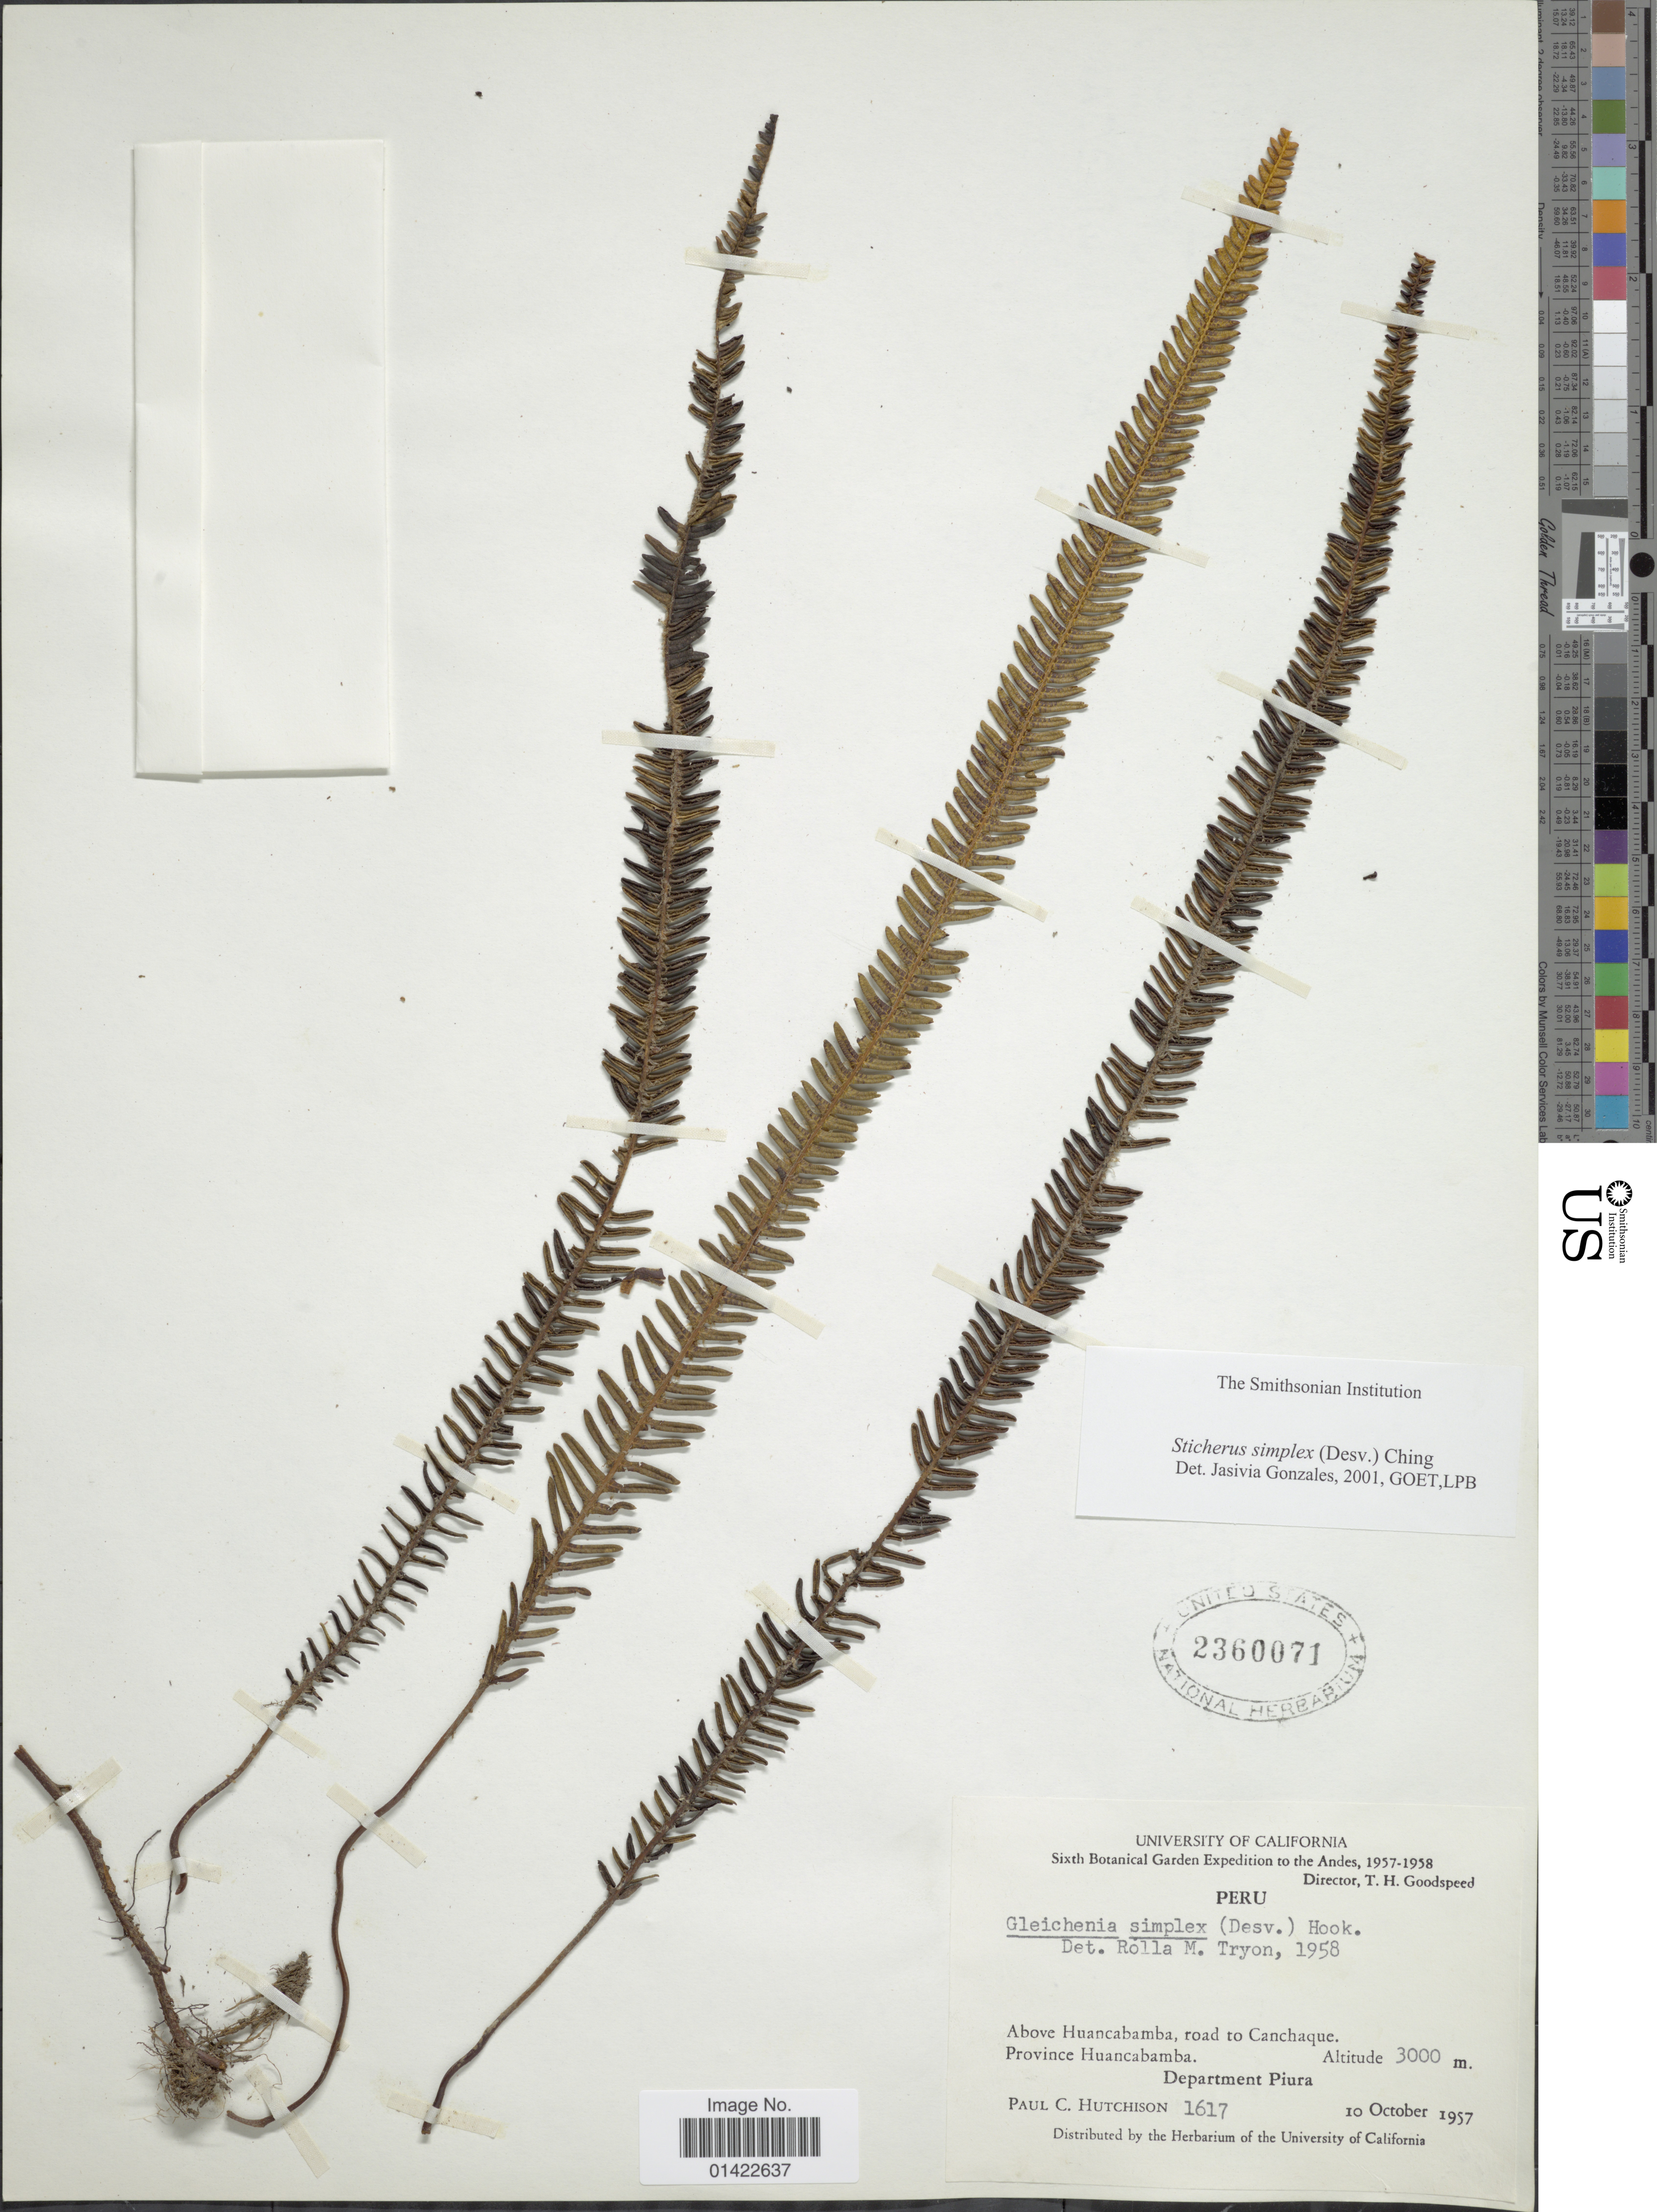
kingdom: Plantae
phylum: Tracheophyta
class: Polypodiopsida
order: Gleicheniales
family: Gleicheniaceae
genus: Sticherus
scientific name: Sticherus simplex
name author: (Desv.) Ching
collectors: P. C. Hutchison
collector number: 1617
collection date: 1957-10-10/1958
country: Peru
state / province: Piura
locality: Andes. Above Huancabamba, road to Canchaque. Province Huancabamba.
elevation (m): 3000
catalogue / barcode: US 2360071